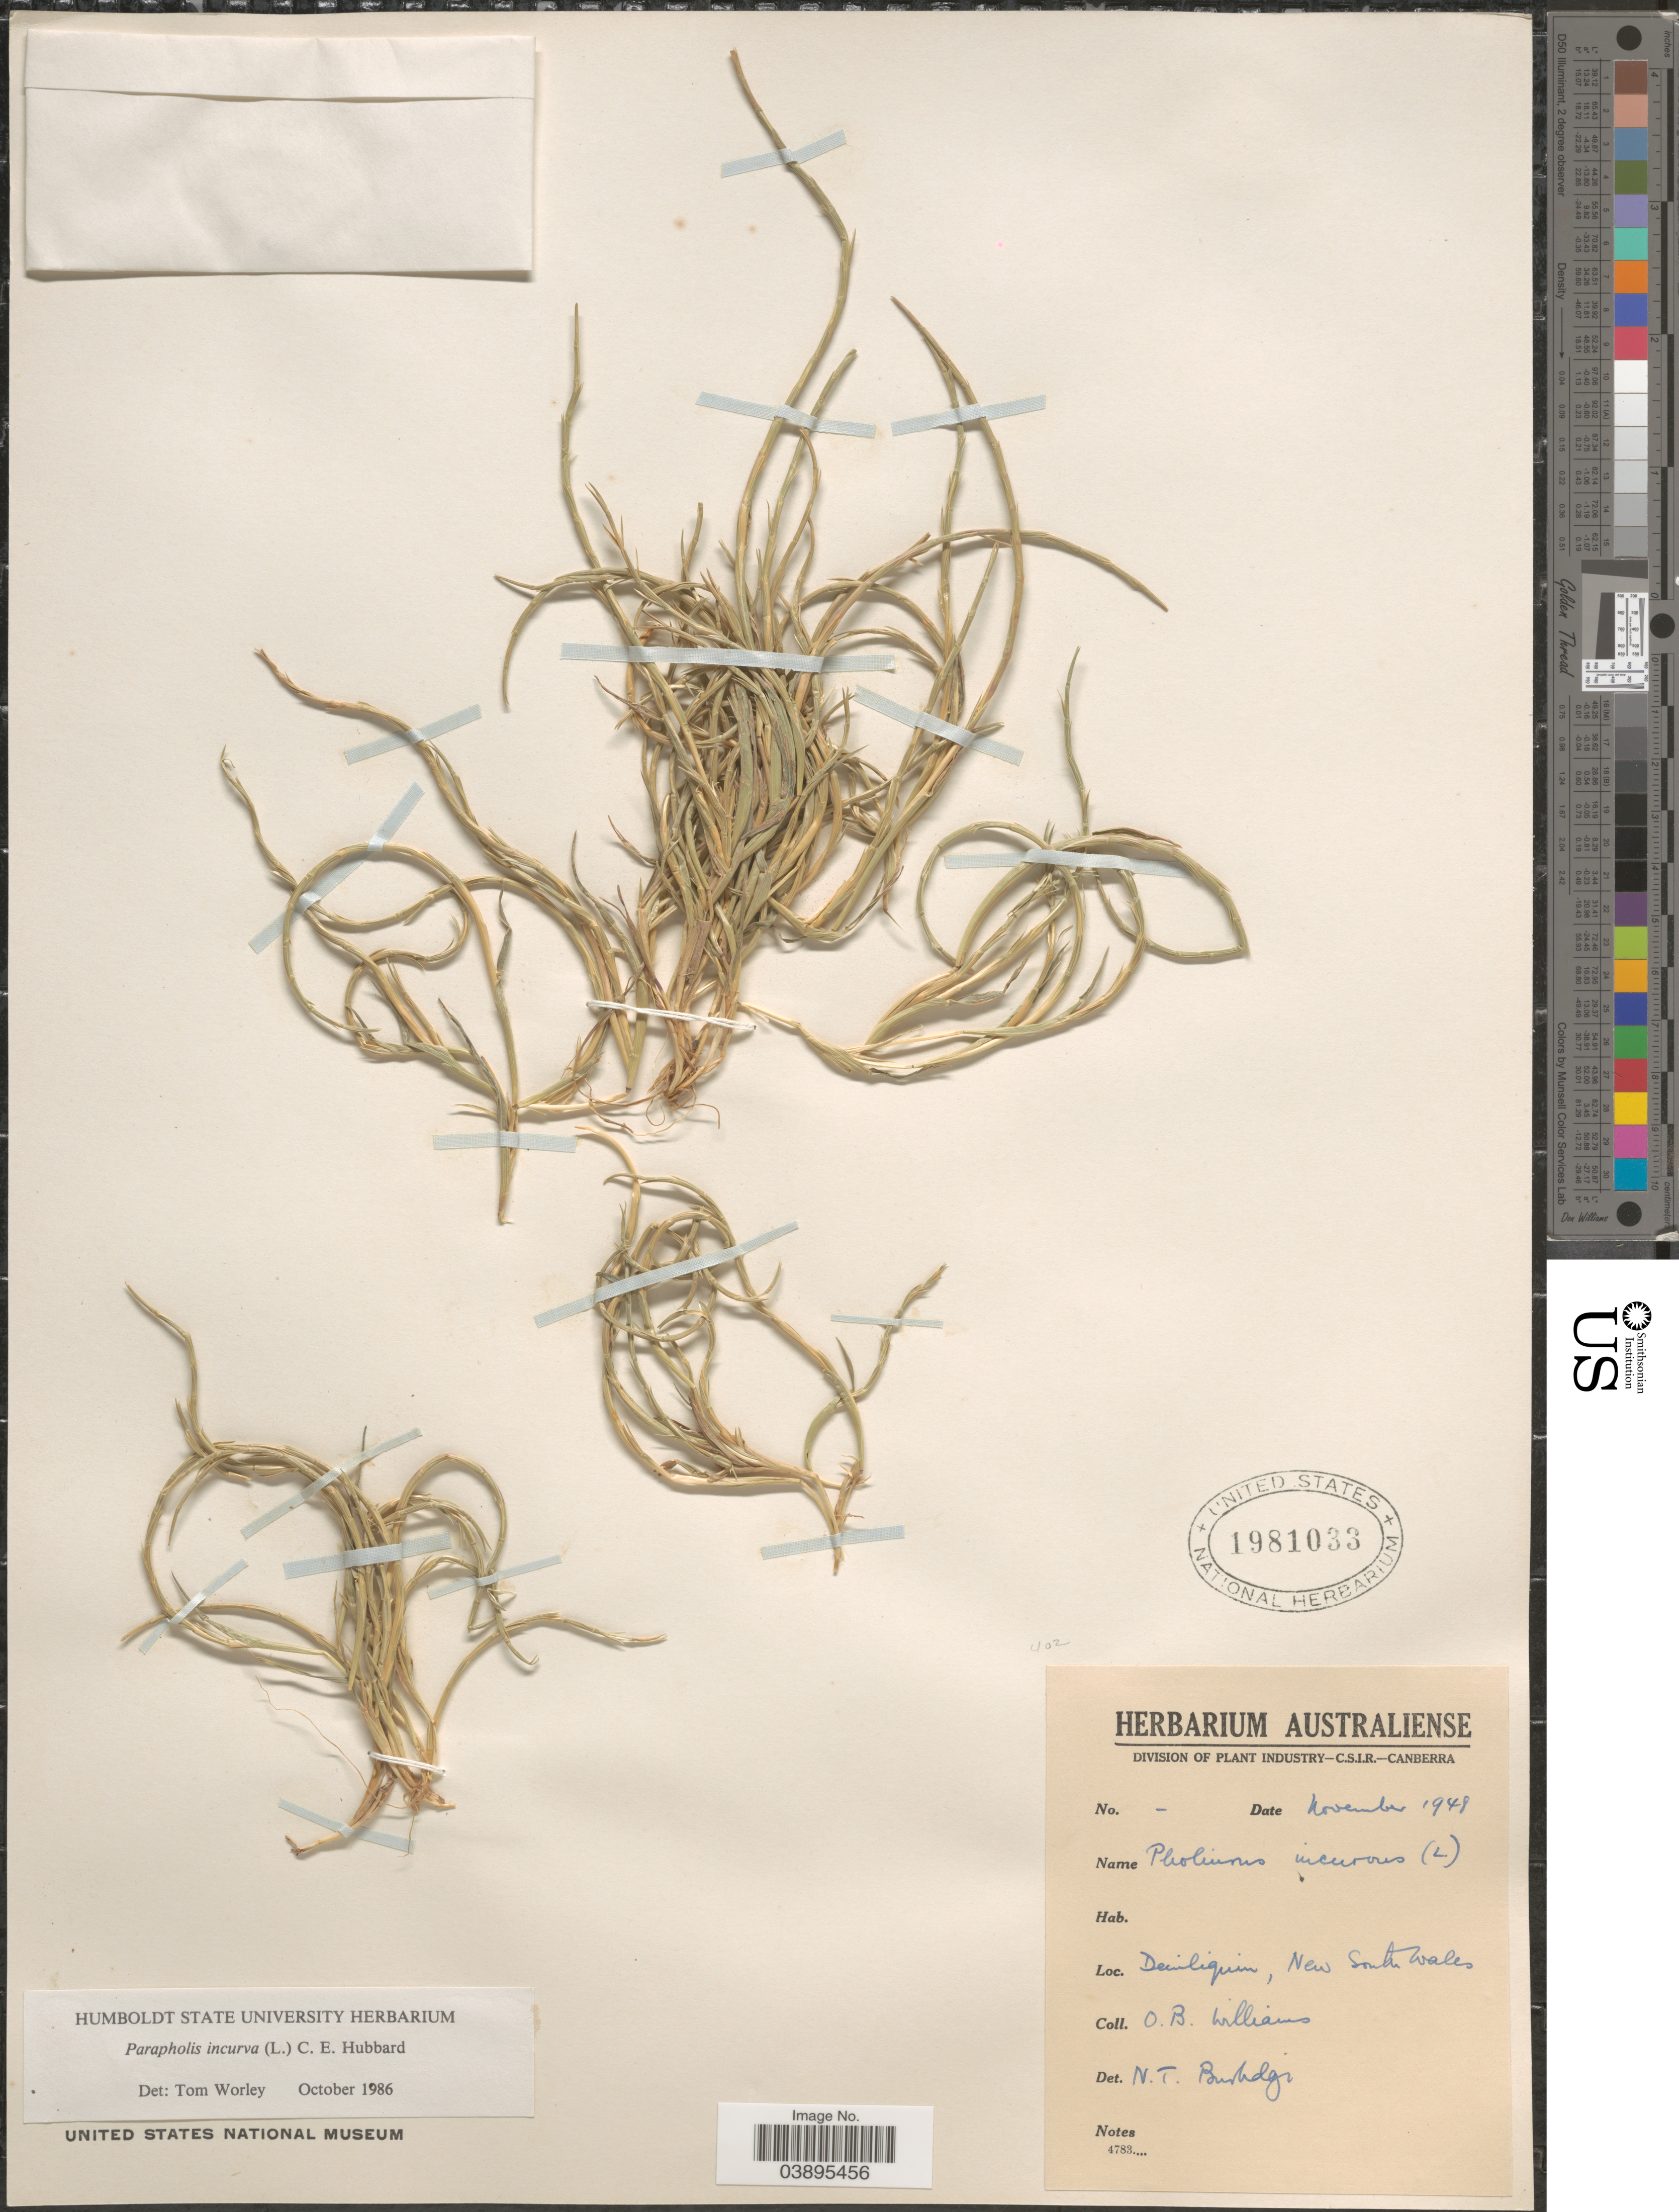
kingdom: Plantae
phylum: Tracheophyta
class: Liliopsida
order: Poales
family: Poaceae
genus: Parapholis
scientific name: Parapholis incurva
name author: (L.) C.E. Hubb.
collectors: O. Williams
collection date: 1948-11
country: Australia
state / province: New South Wales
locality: Deniliquin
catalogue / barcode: US 1981033